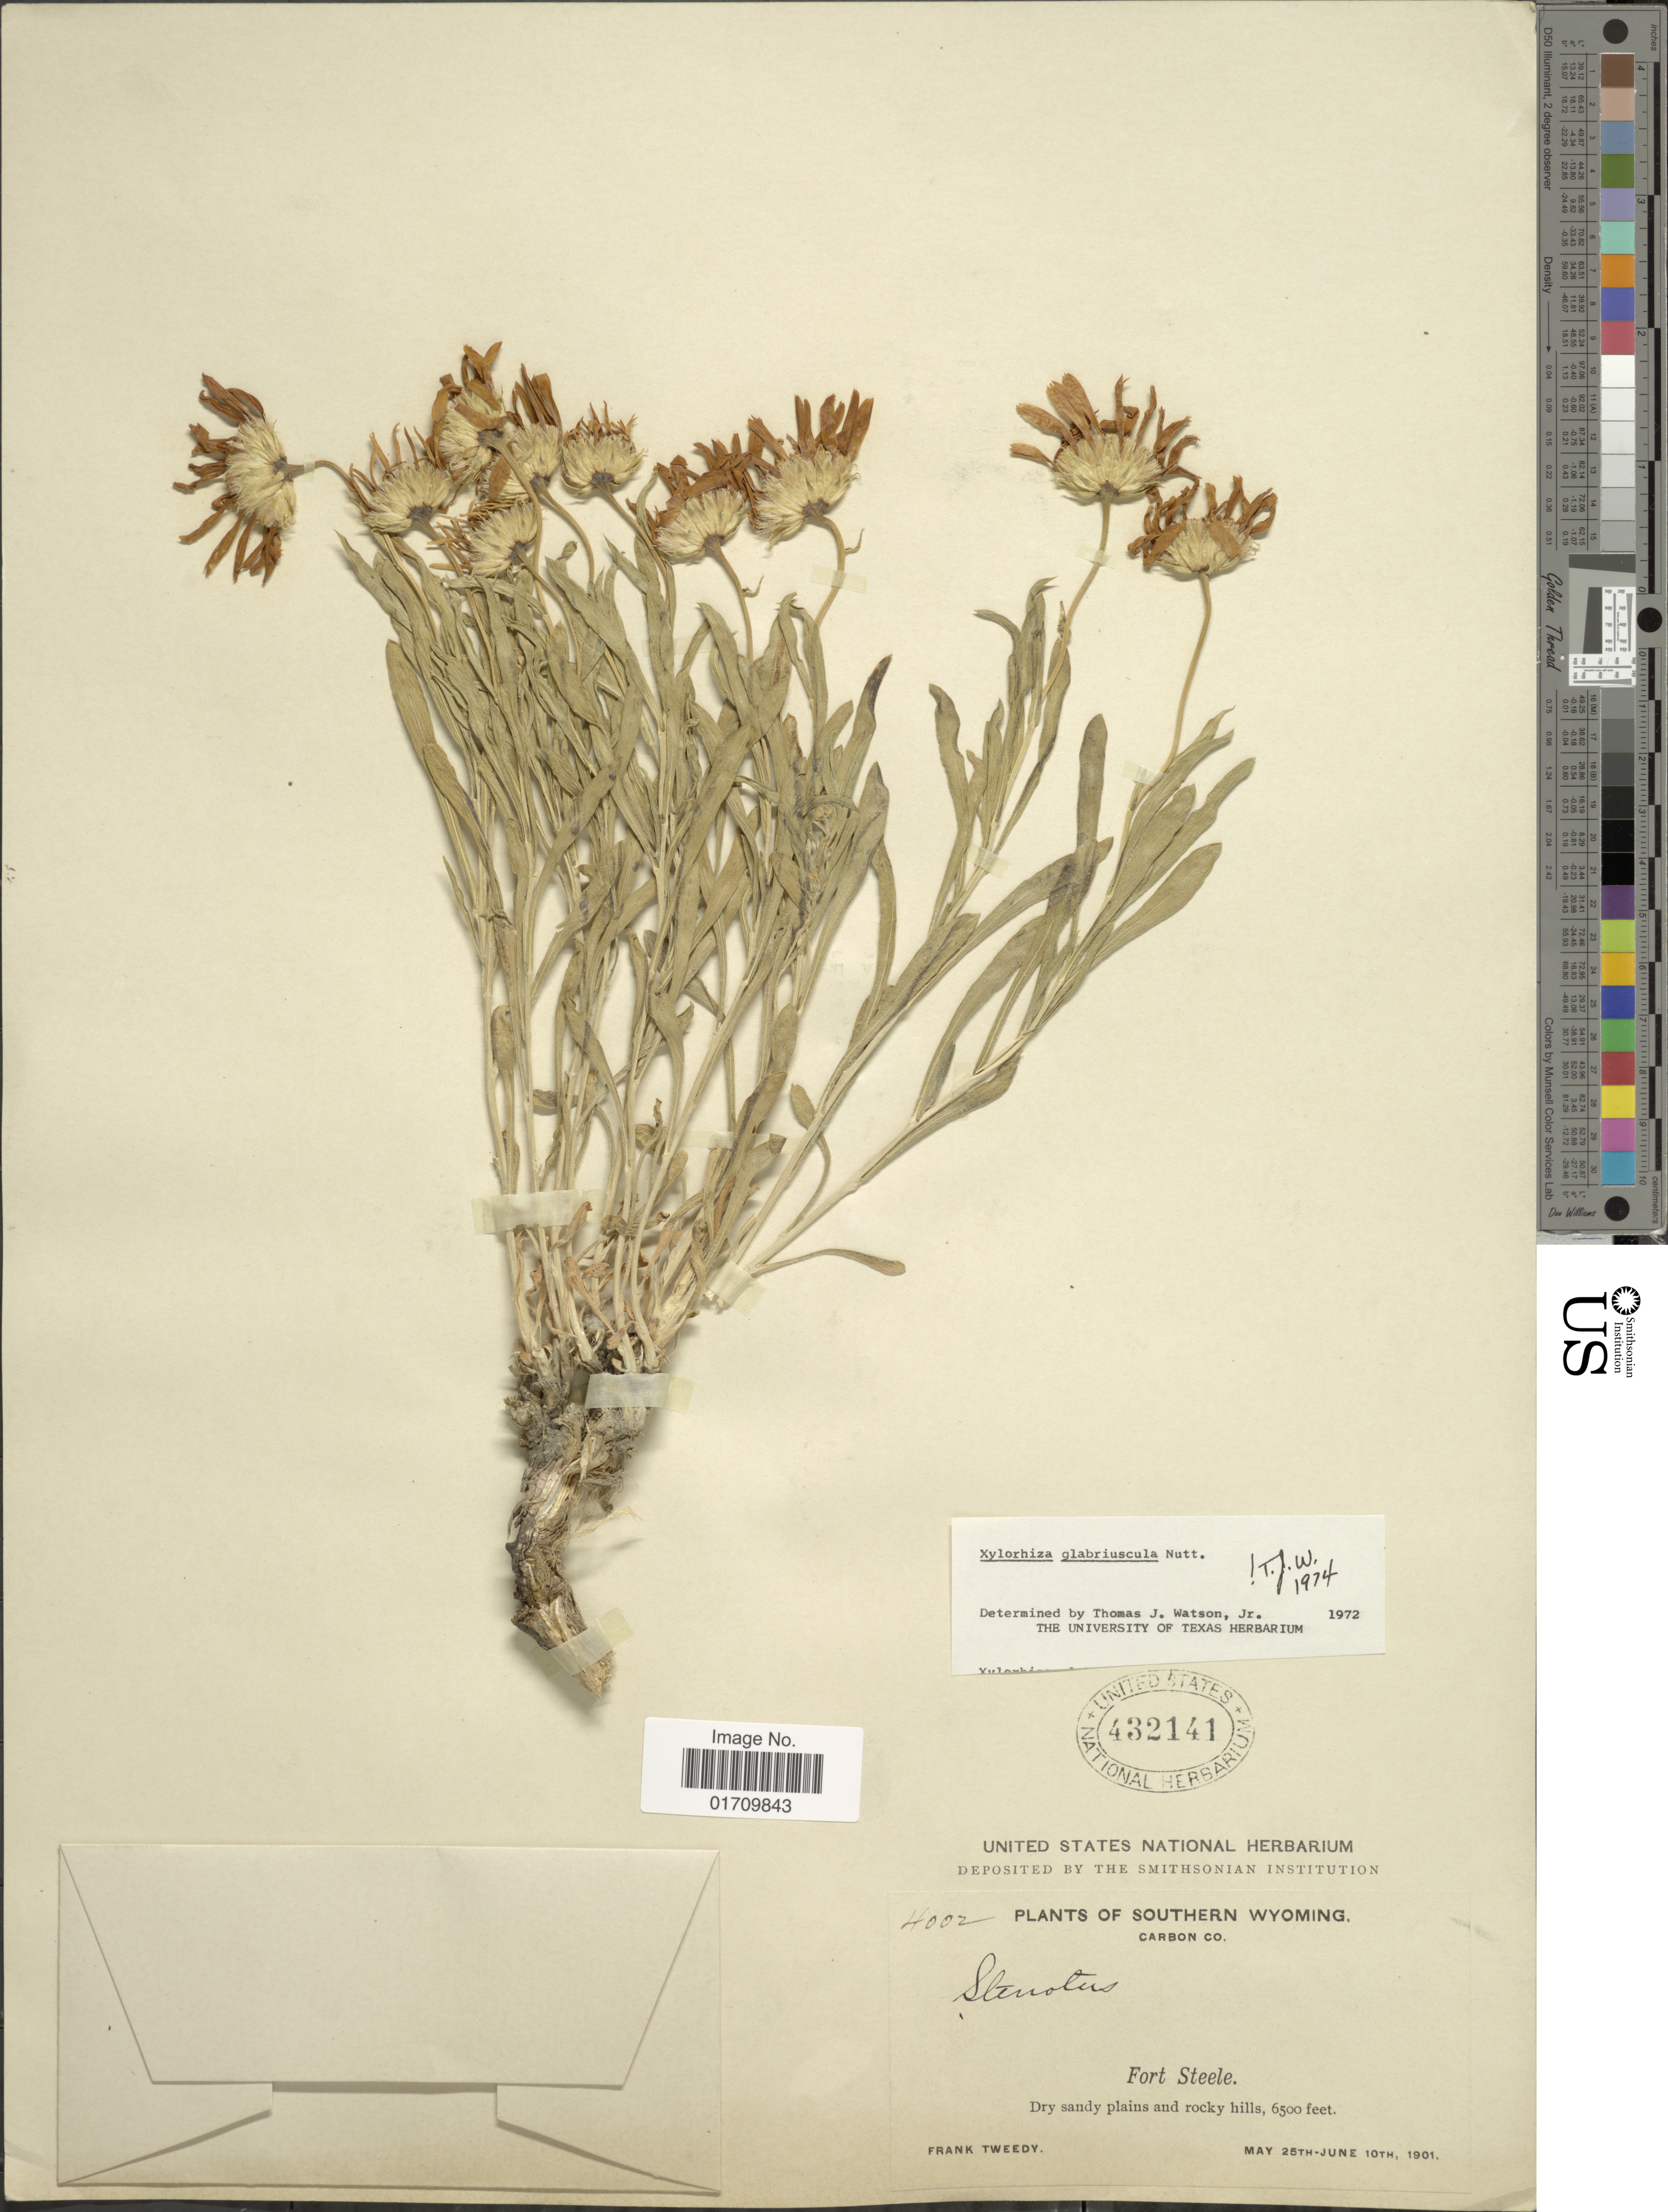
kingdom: Plantae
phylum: Tracheophyta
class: Magnoliopsida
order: Asterales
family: Asteraceae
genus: Xylorhiza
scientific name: Xylorhiza glabriuscula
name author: Nutt.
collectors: F. Tweedy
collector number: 4002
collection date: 1901-05-25/1901-06-10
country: United States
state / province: Wyoming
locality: Southern Wyoming, Carbon Co., Fort Steele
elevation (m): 1981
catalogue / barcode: US 432141